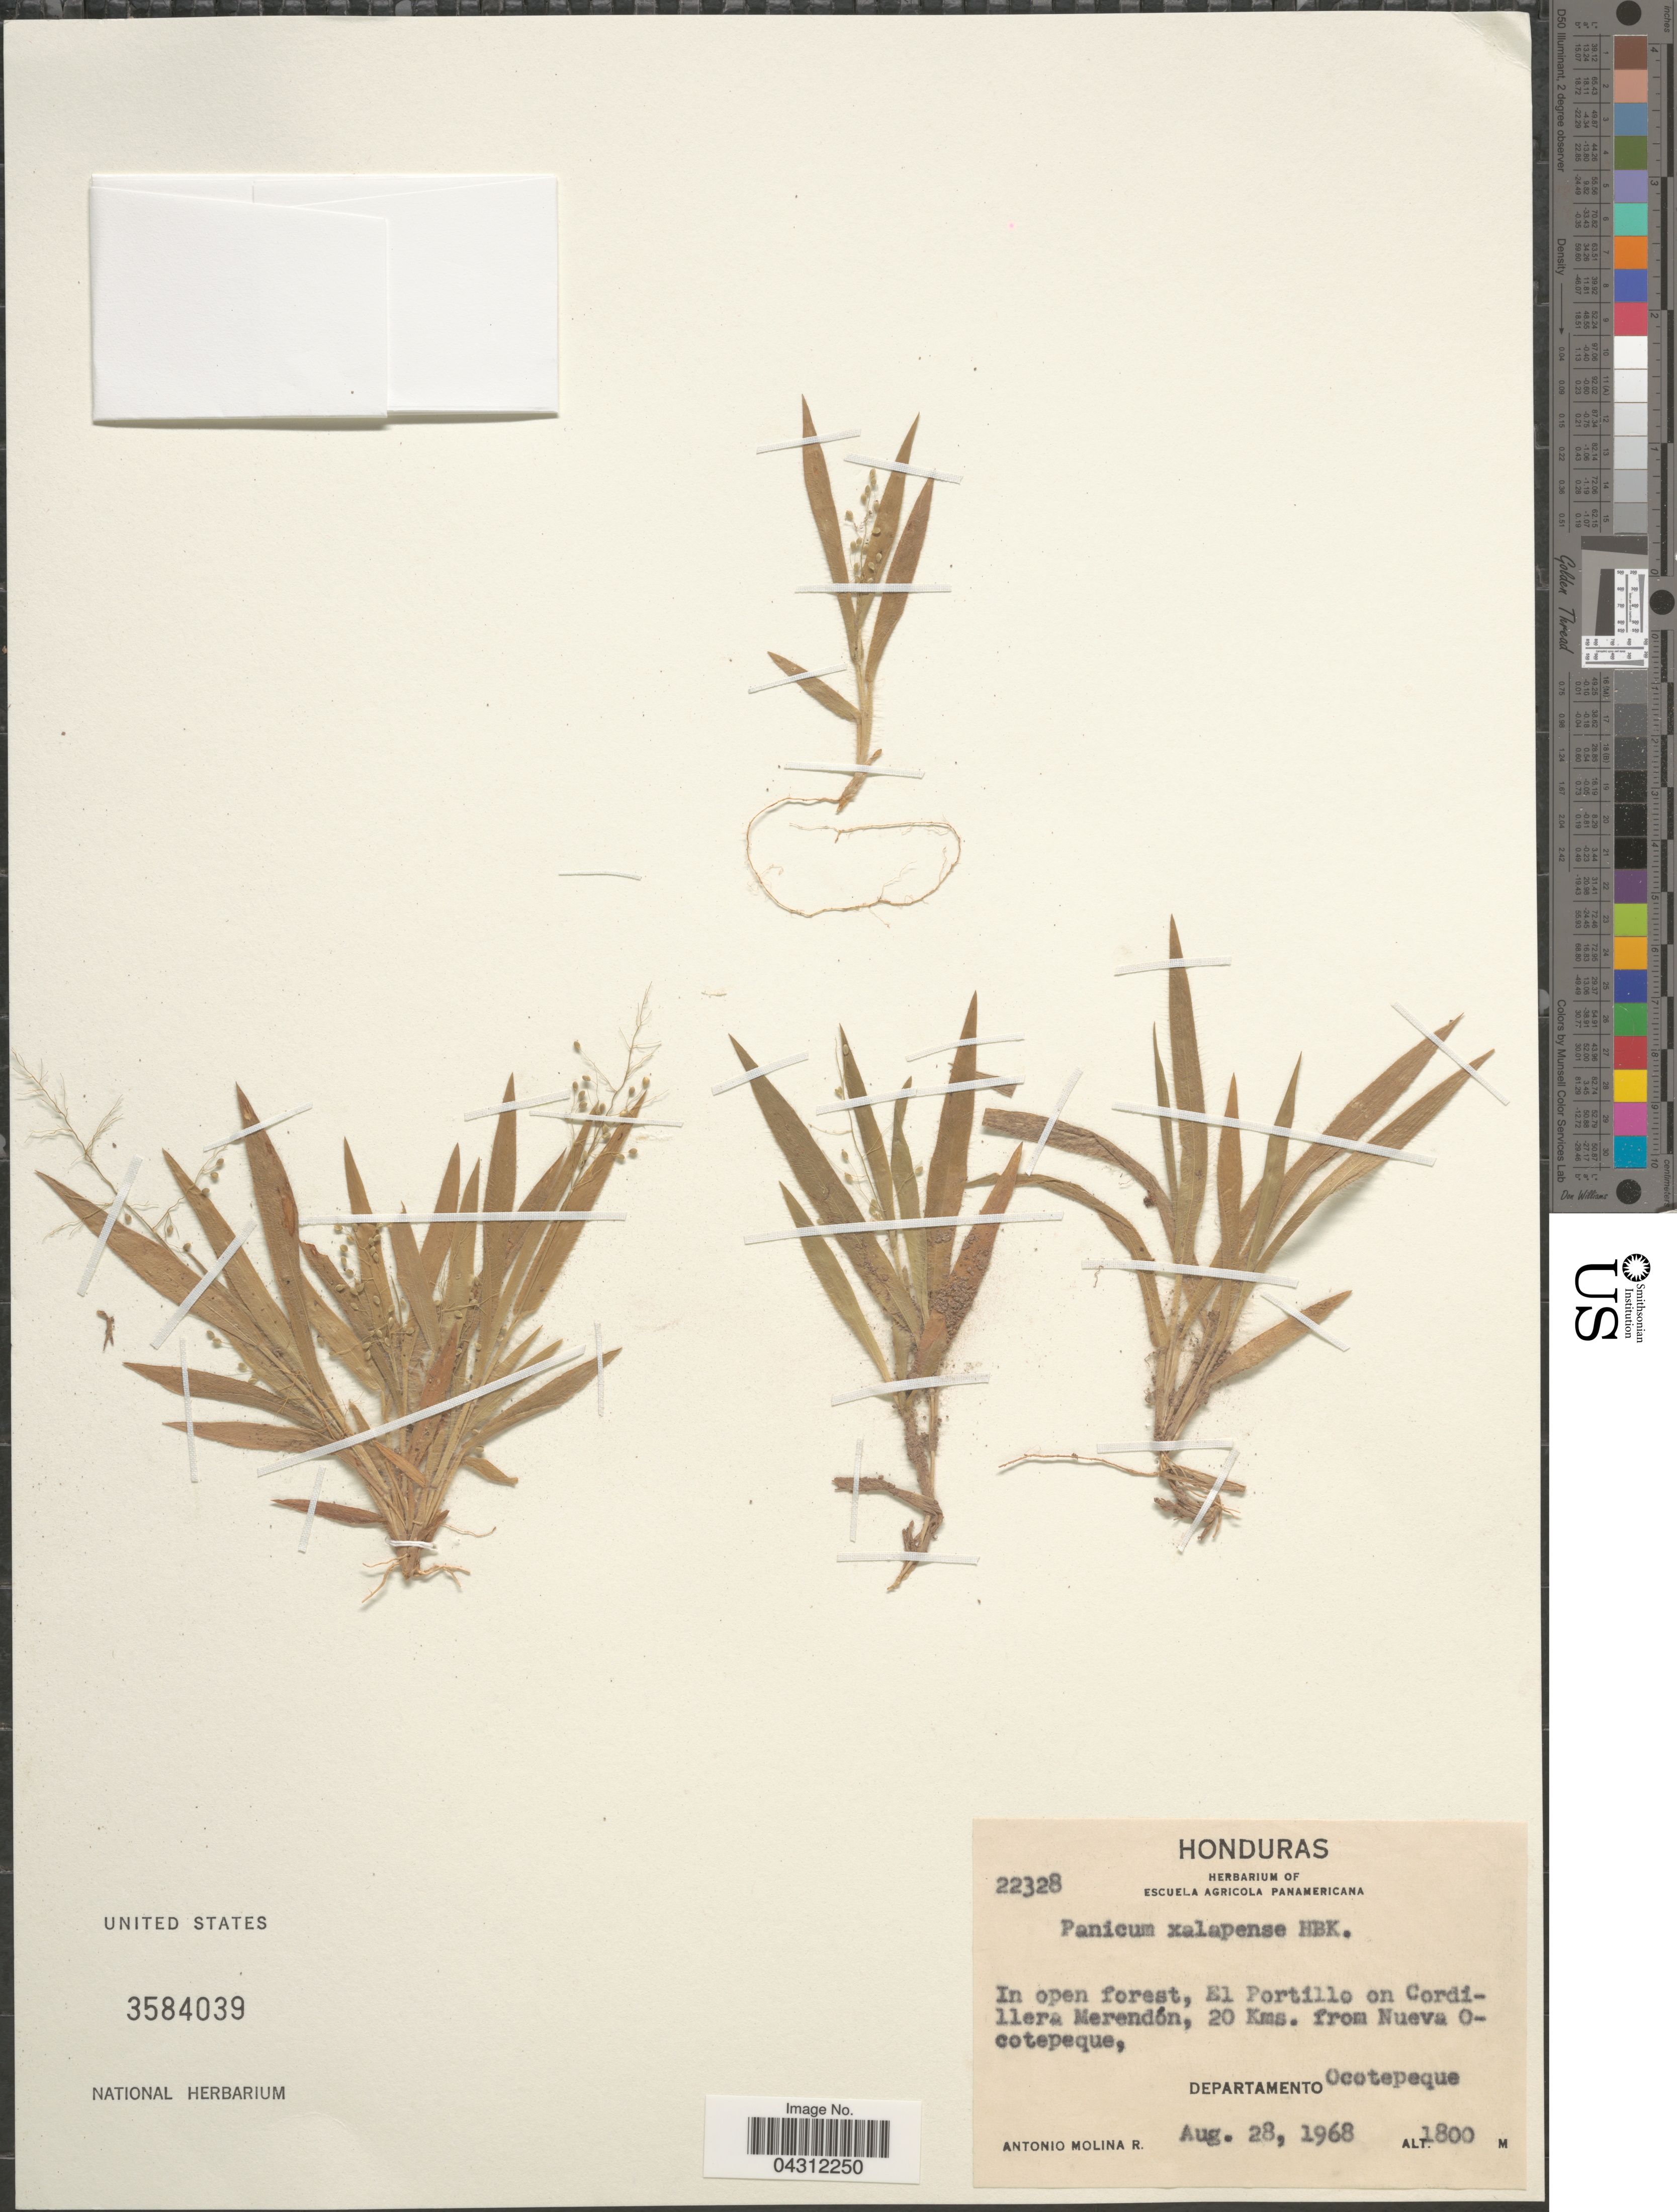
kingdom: Plantae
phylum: Tracheophyta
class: Liliopsida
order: Poales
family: Poaceae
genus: Dichanthelium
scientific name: Dichanthelium laxiflorum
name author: (Lam.) Gould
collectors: A. Molina R.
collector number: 22328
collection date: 1968-08-28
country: Honduras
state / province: Ocotepeque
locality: In open forest, El Portillo on Cordillera Merendón, 20 Kms. from Nueva Ocotepeque, Departamento Ocotepeque.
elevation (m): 1800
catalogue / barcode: US 3584039